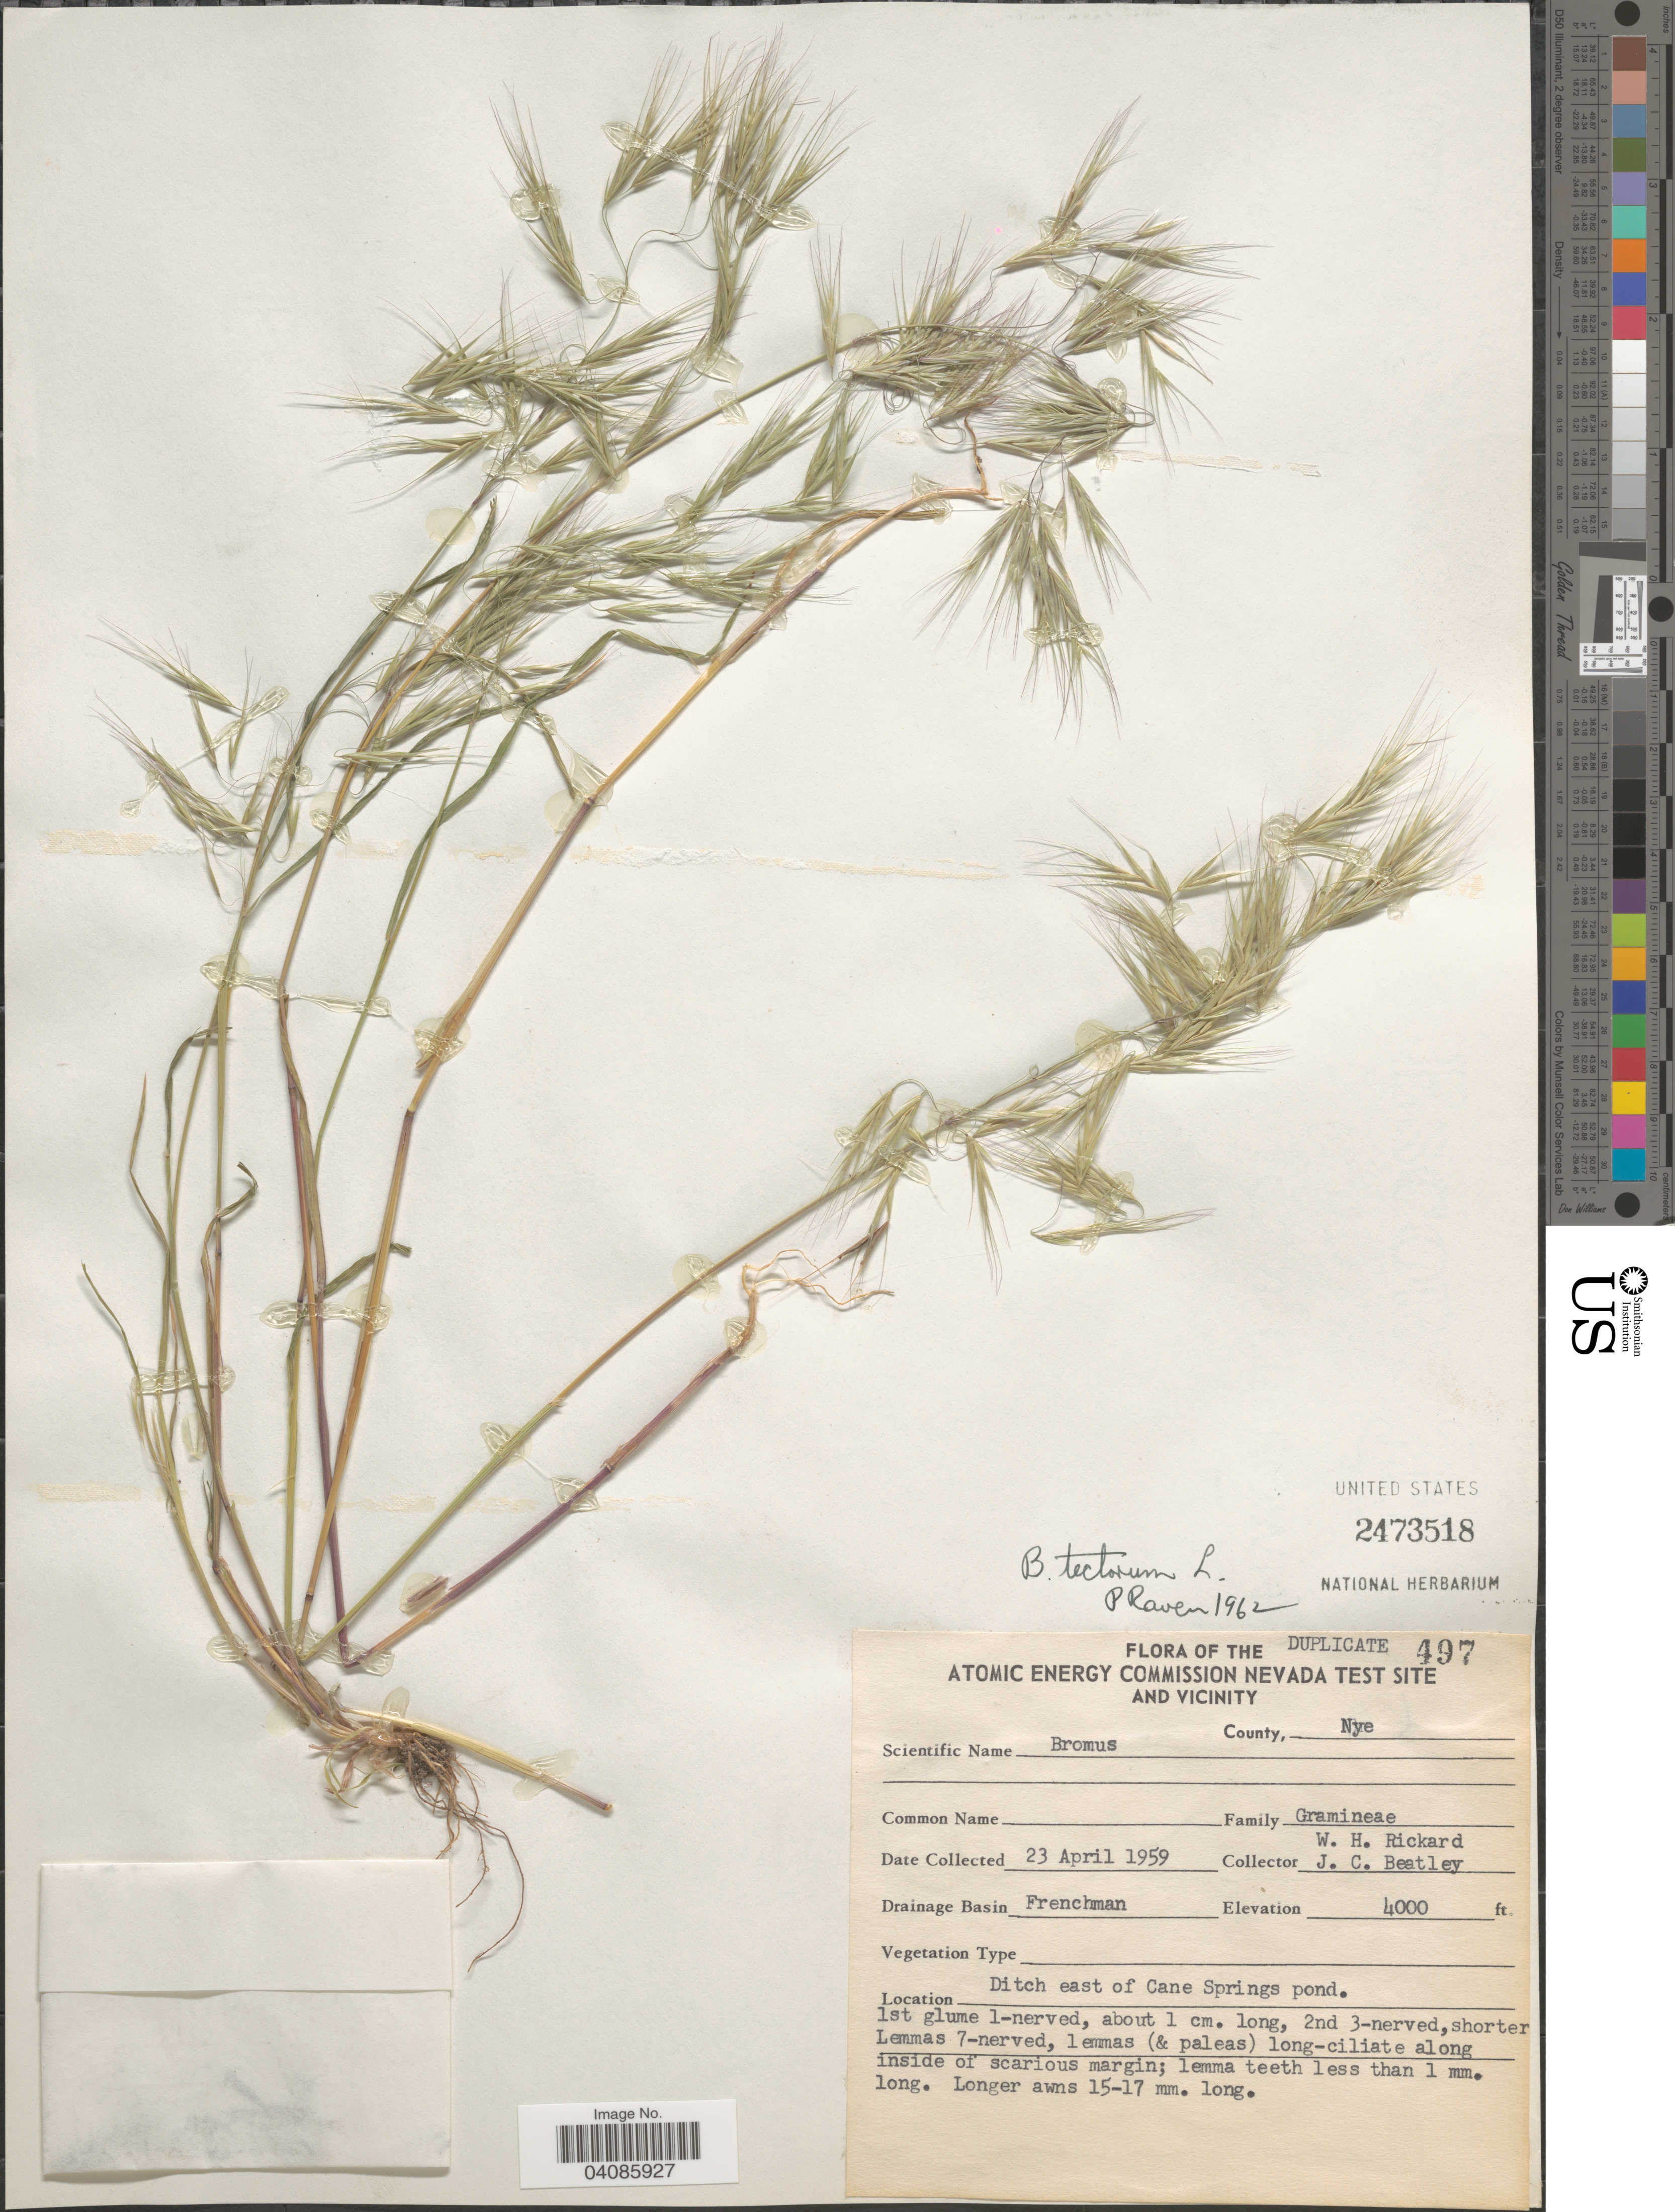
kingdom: Plantae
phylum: Tracheophyta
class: Liliopsida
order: Poales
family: Poaceae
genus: Bromus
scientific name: Bromus tectorum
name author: L.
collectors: W. Rickard & J. C. Beatley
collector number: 497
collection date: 1959-04-23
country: United States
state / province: Nevada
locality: Atomic Energy Commission's Nevada Test Site and Vicinity. County Nye. Drainage Basin Frenchman. Ditch east of Cane Springs pond.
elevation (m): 1219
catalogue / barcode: US 2473518